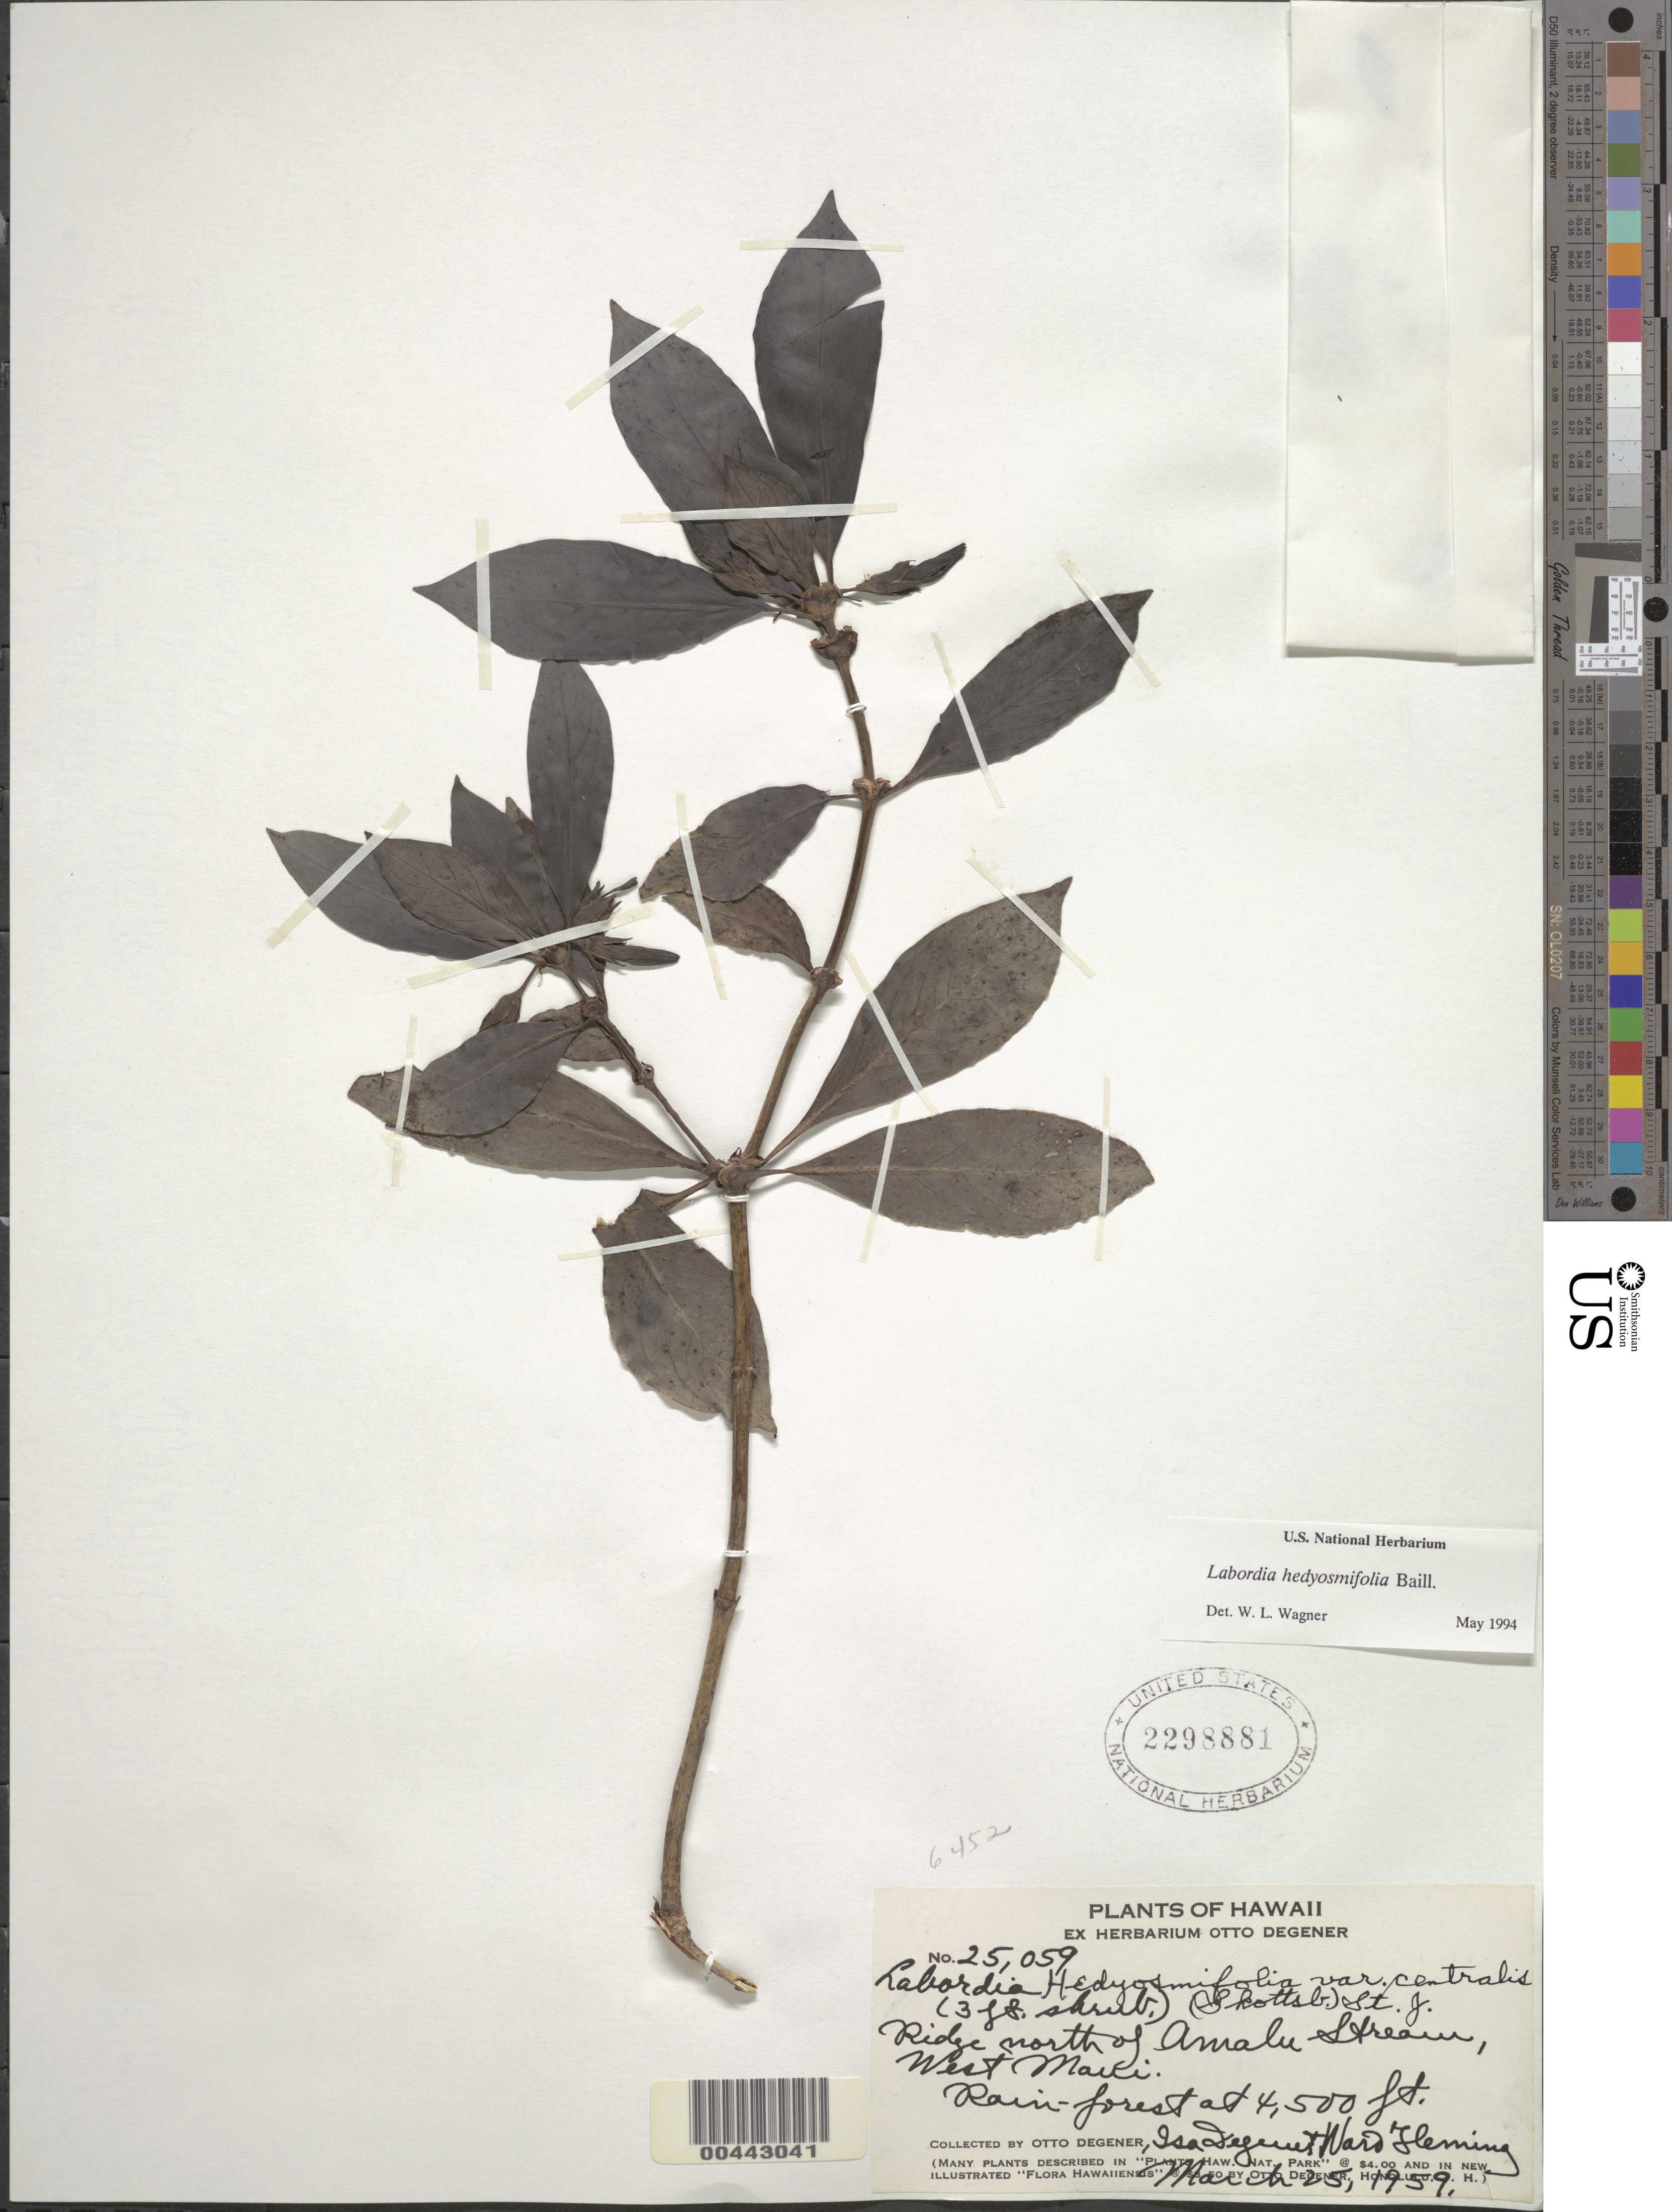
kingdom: Plantae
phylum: Tracheophyta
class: Magnoliopsida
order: Gentianales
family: Loganiaceae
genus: Geniostoma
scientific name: Geniostoma hedyosmifolium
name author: (Baill.) Byng & Christenh.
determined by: Wagner, W. L., (BOT), Smithsonian Institution - National Museum of Natural History (UNITED STATES)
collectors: O. Degener, I. Degener & W. Fleming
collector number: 25059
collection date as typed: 25 Mar 1959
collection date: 1959-03-25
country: United States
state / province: Hawaii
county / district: Maui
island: Maui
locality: Ridge north of Amalu Stream, West Maui.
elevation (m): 1372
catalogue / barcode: US 2298881